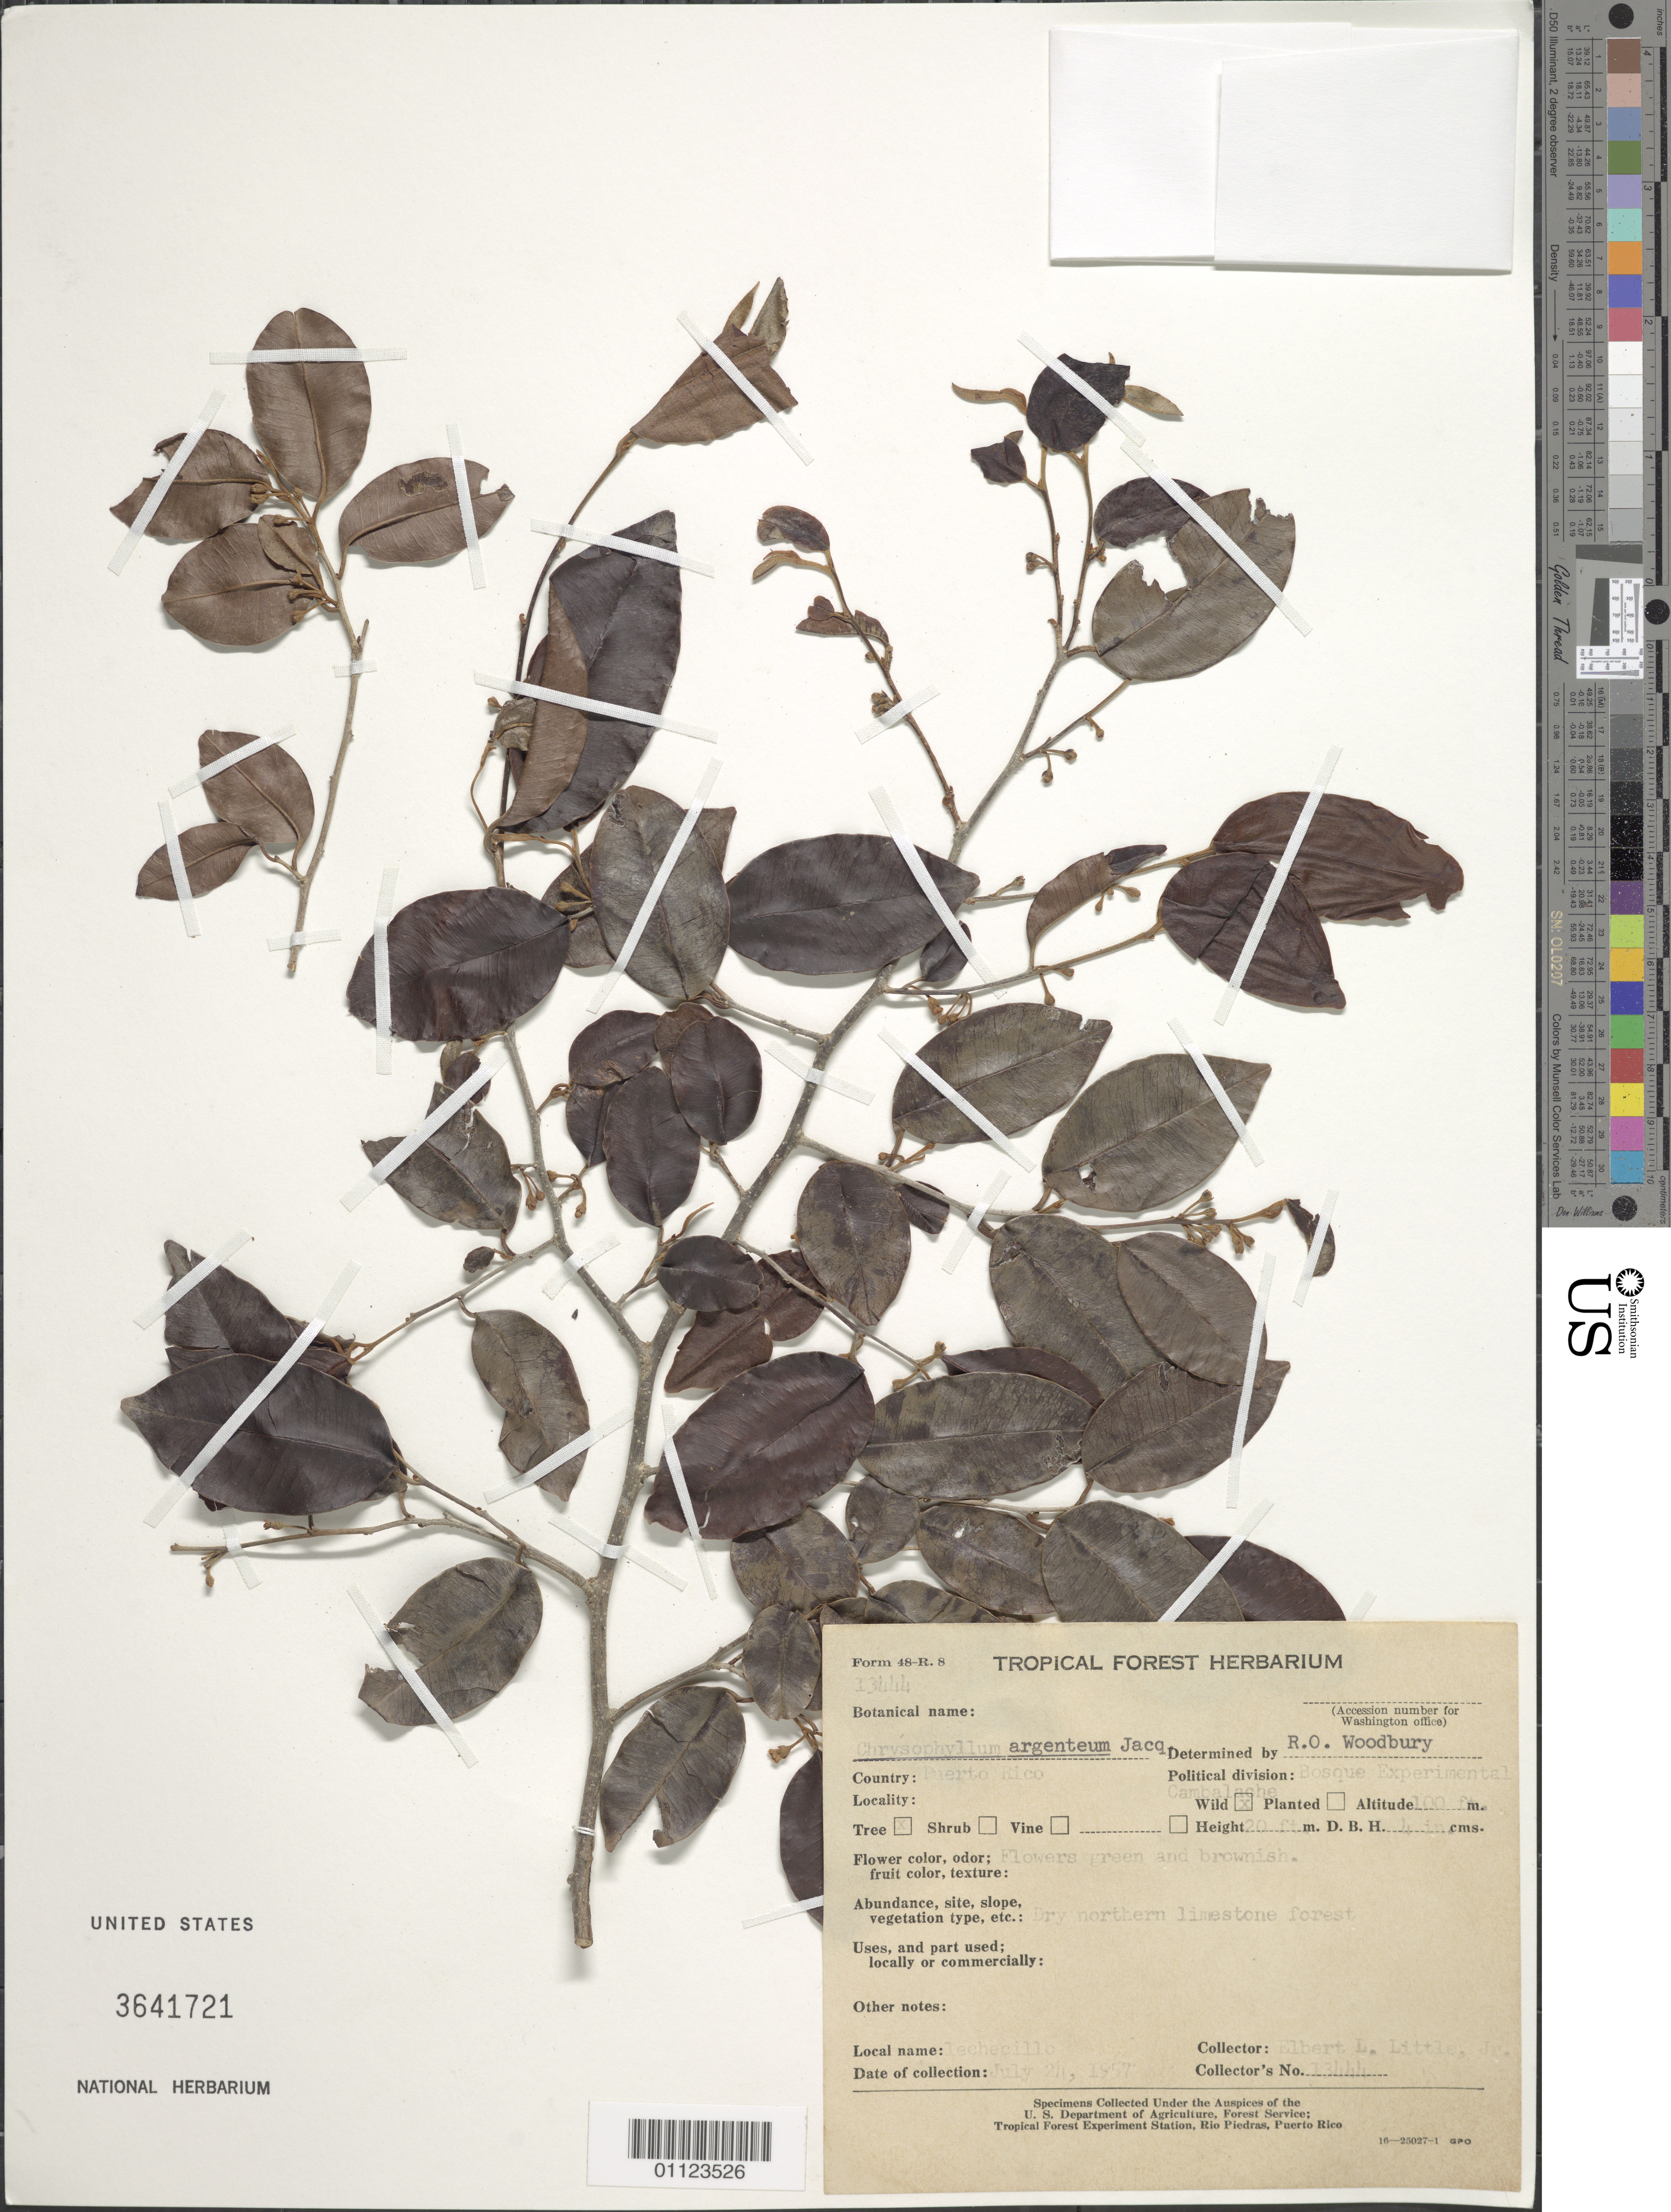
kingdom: Plantae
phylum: Tracheophyta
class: Magnoliopsida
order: Ericales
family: Sapotaceae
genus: Chrysophyllum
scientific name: Chrysophyllum argenteum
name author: Jacq.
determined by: Woodbury, R. O.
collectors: E. L. Little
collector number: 13444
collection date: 1950-07-24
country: Puerto Rico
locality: Bosque Experimental Cambalache.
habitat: Dry northern limestone forest.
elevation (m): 30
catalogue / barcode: US 3641721